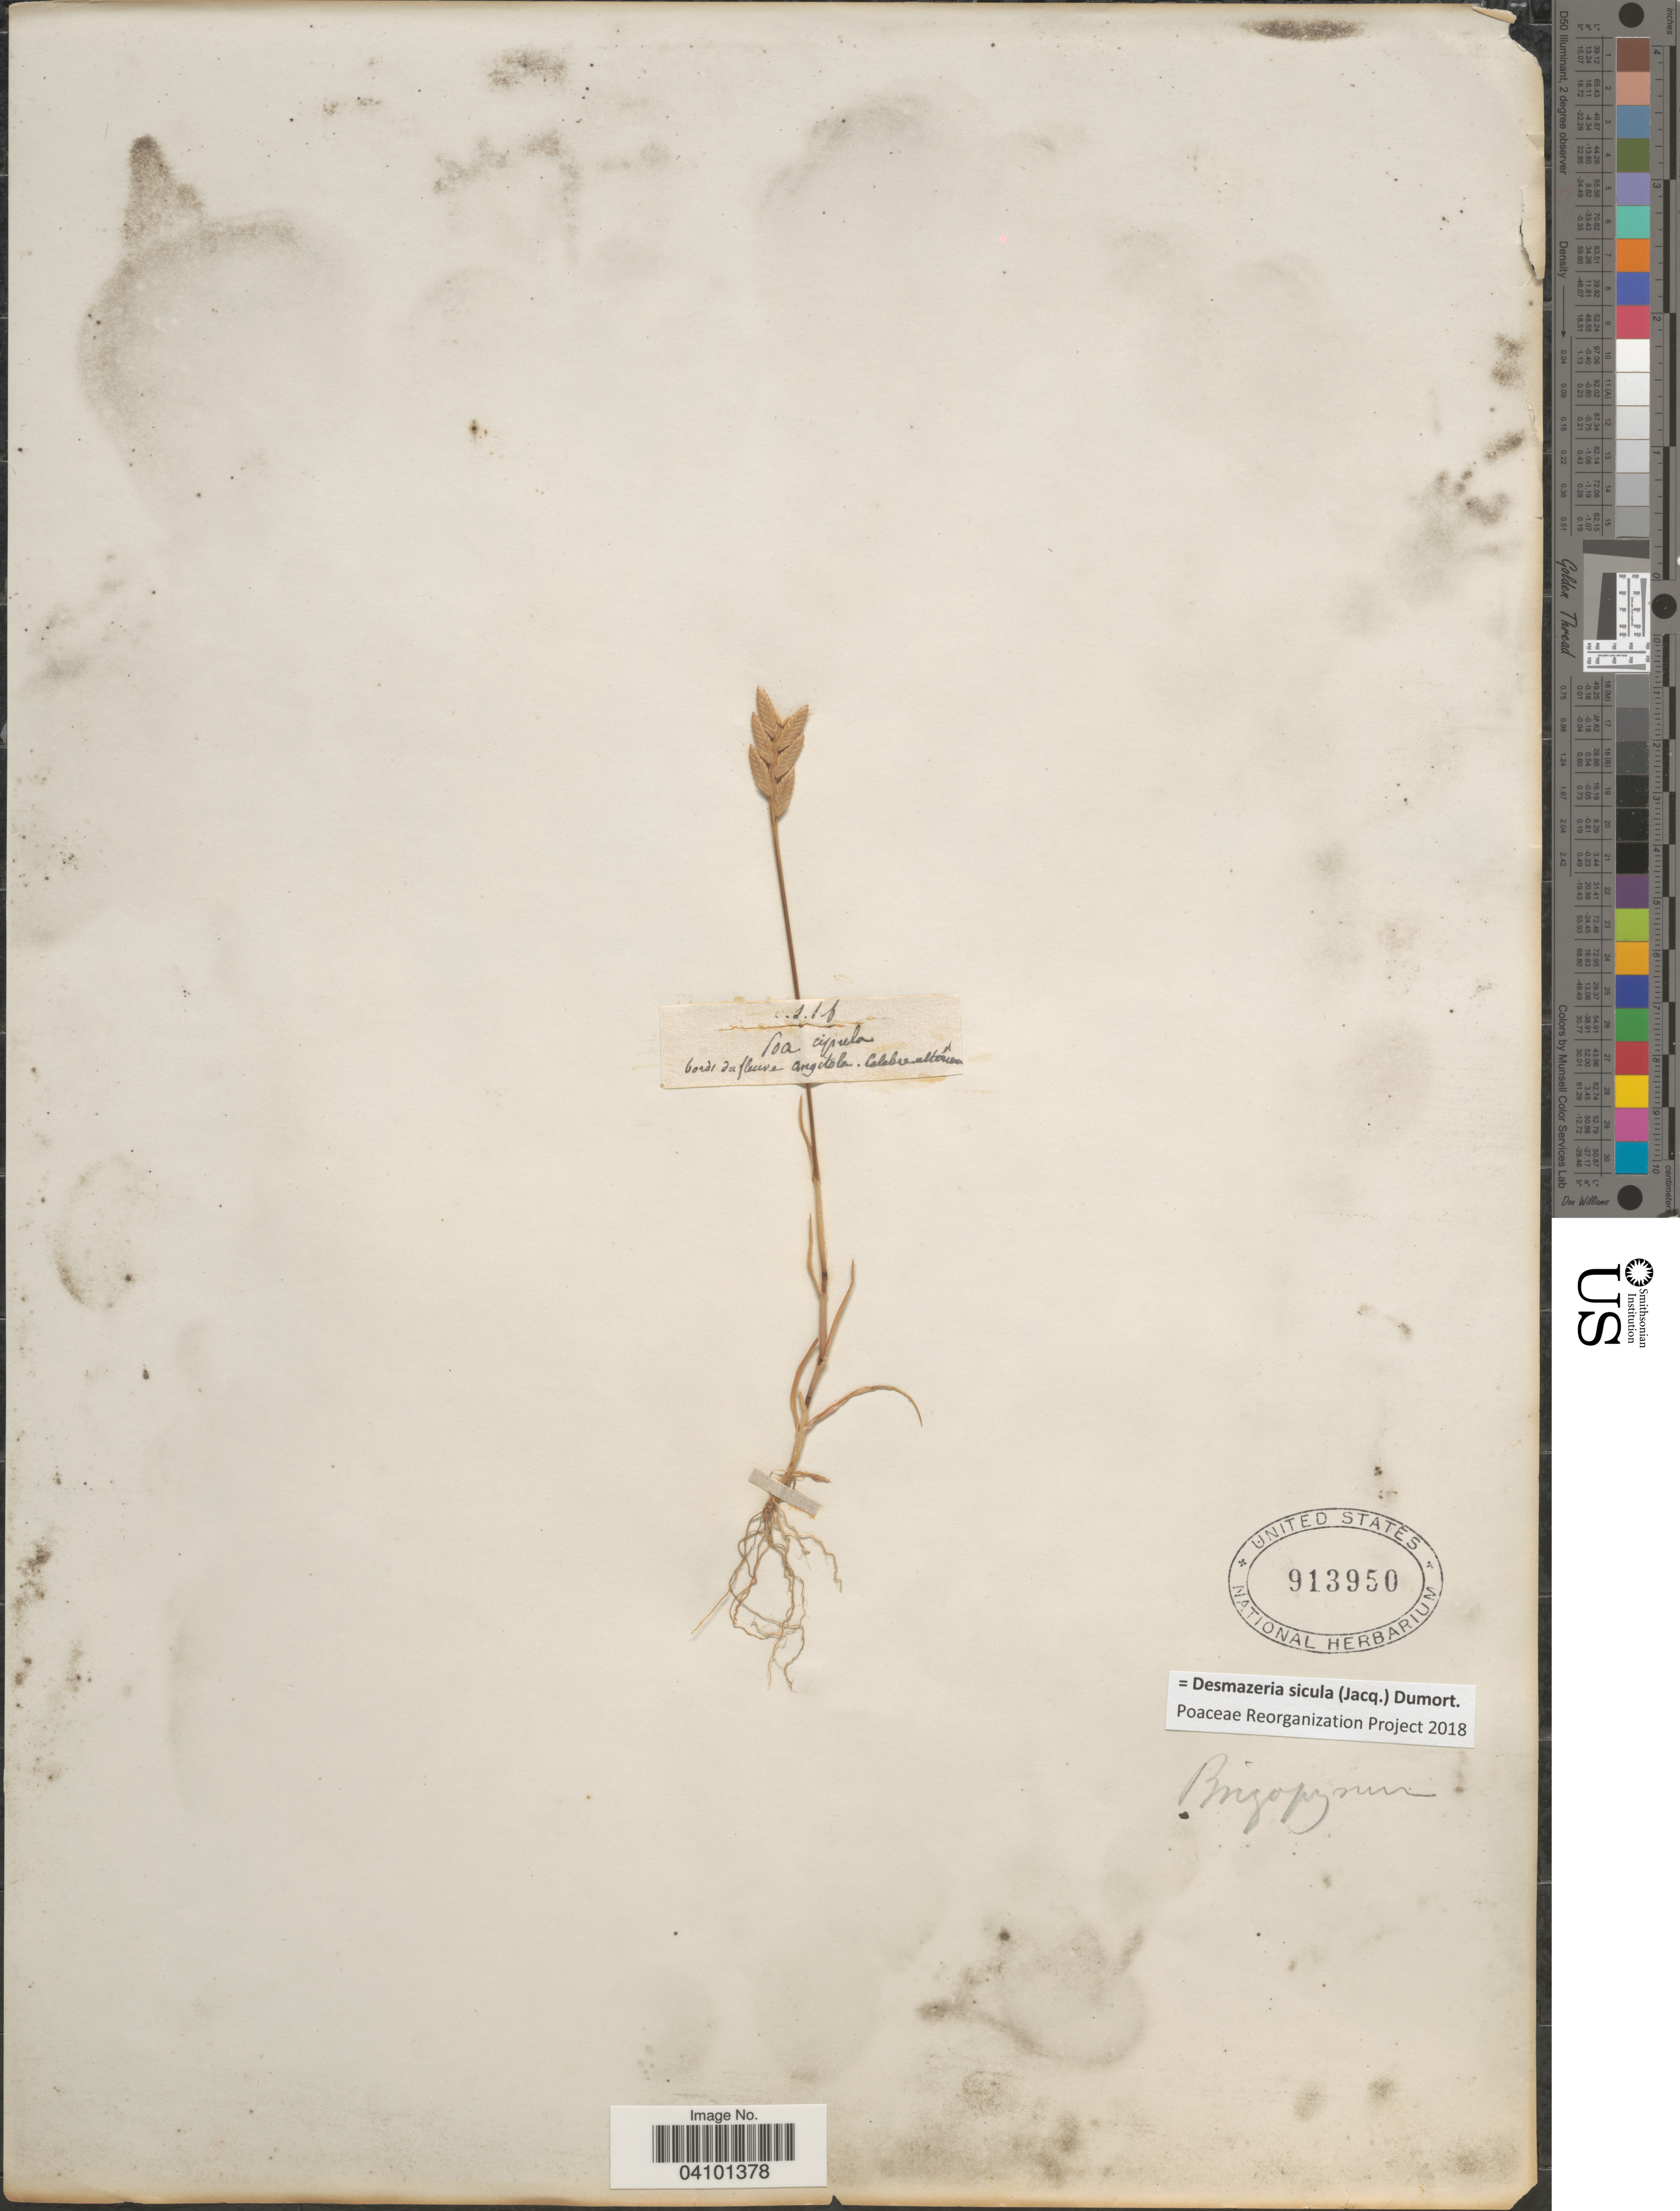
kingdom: Plantae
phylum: Tracheophyta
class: Liliopsida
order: Poales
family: Poaceae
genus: Desmazeria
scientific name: Desmazeria sicula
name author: (Jacq.) Dumort.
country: Italy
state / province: Calabria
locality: Bords du fleuve Angitoba.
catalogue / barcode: US 913950